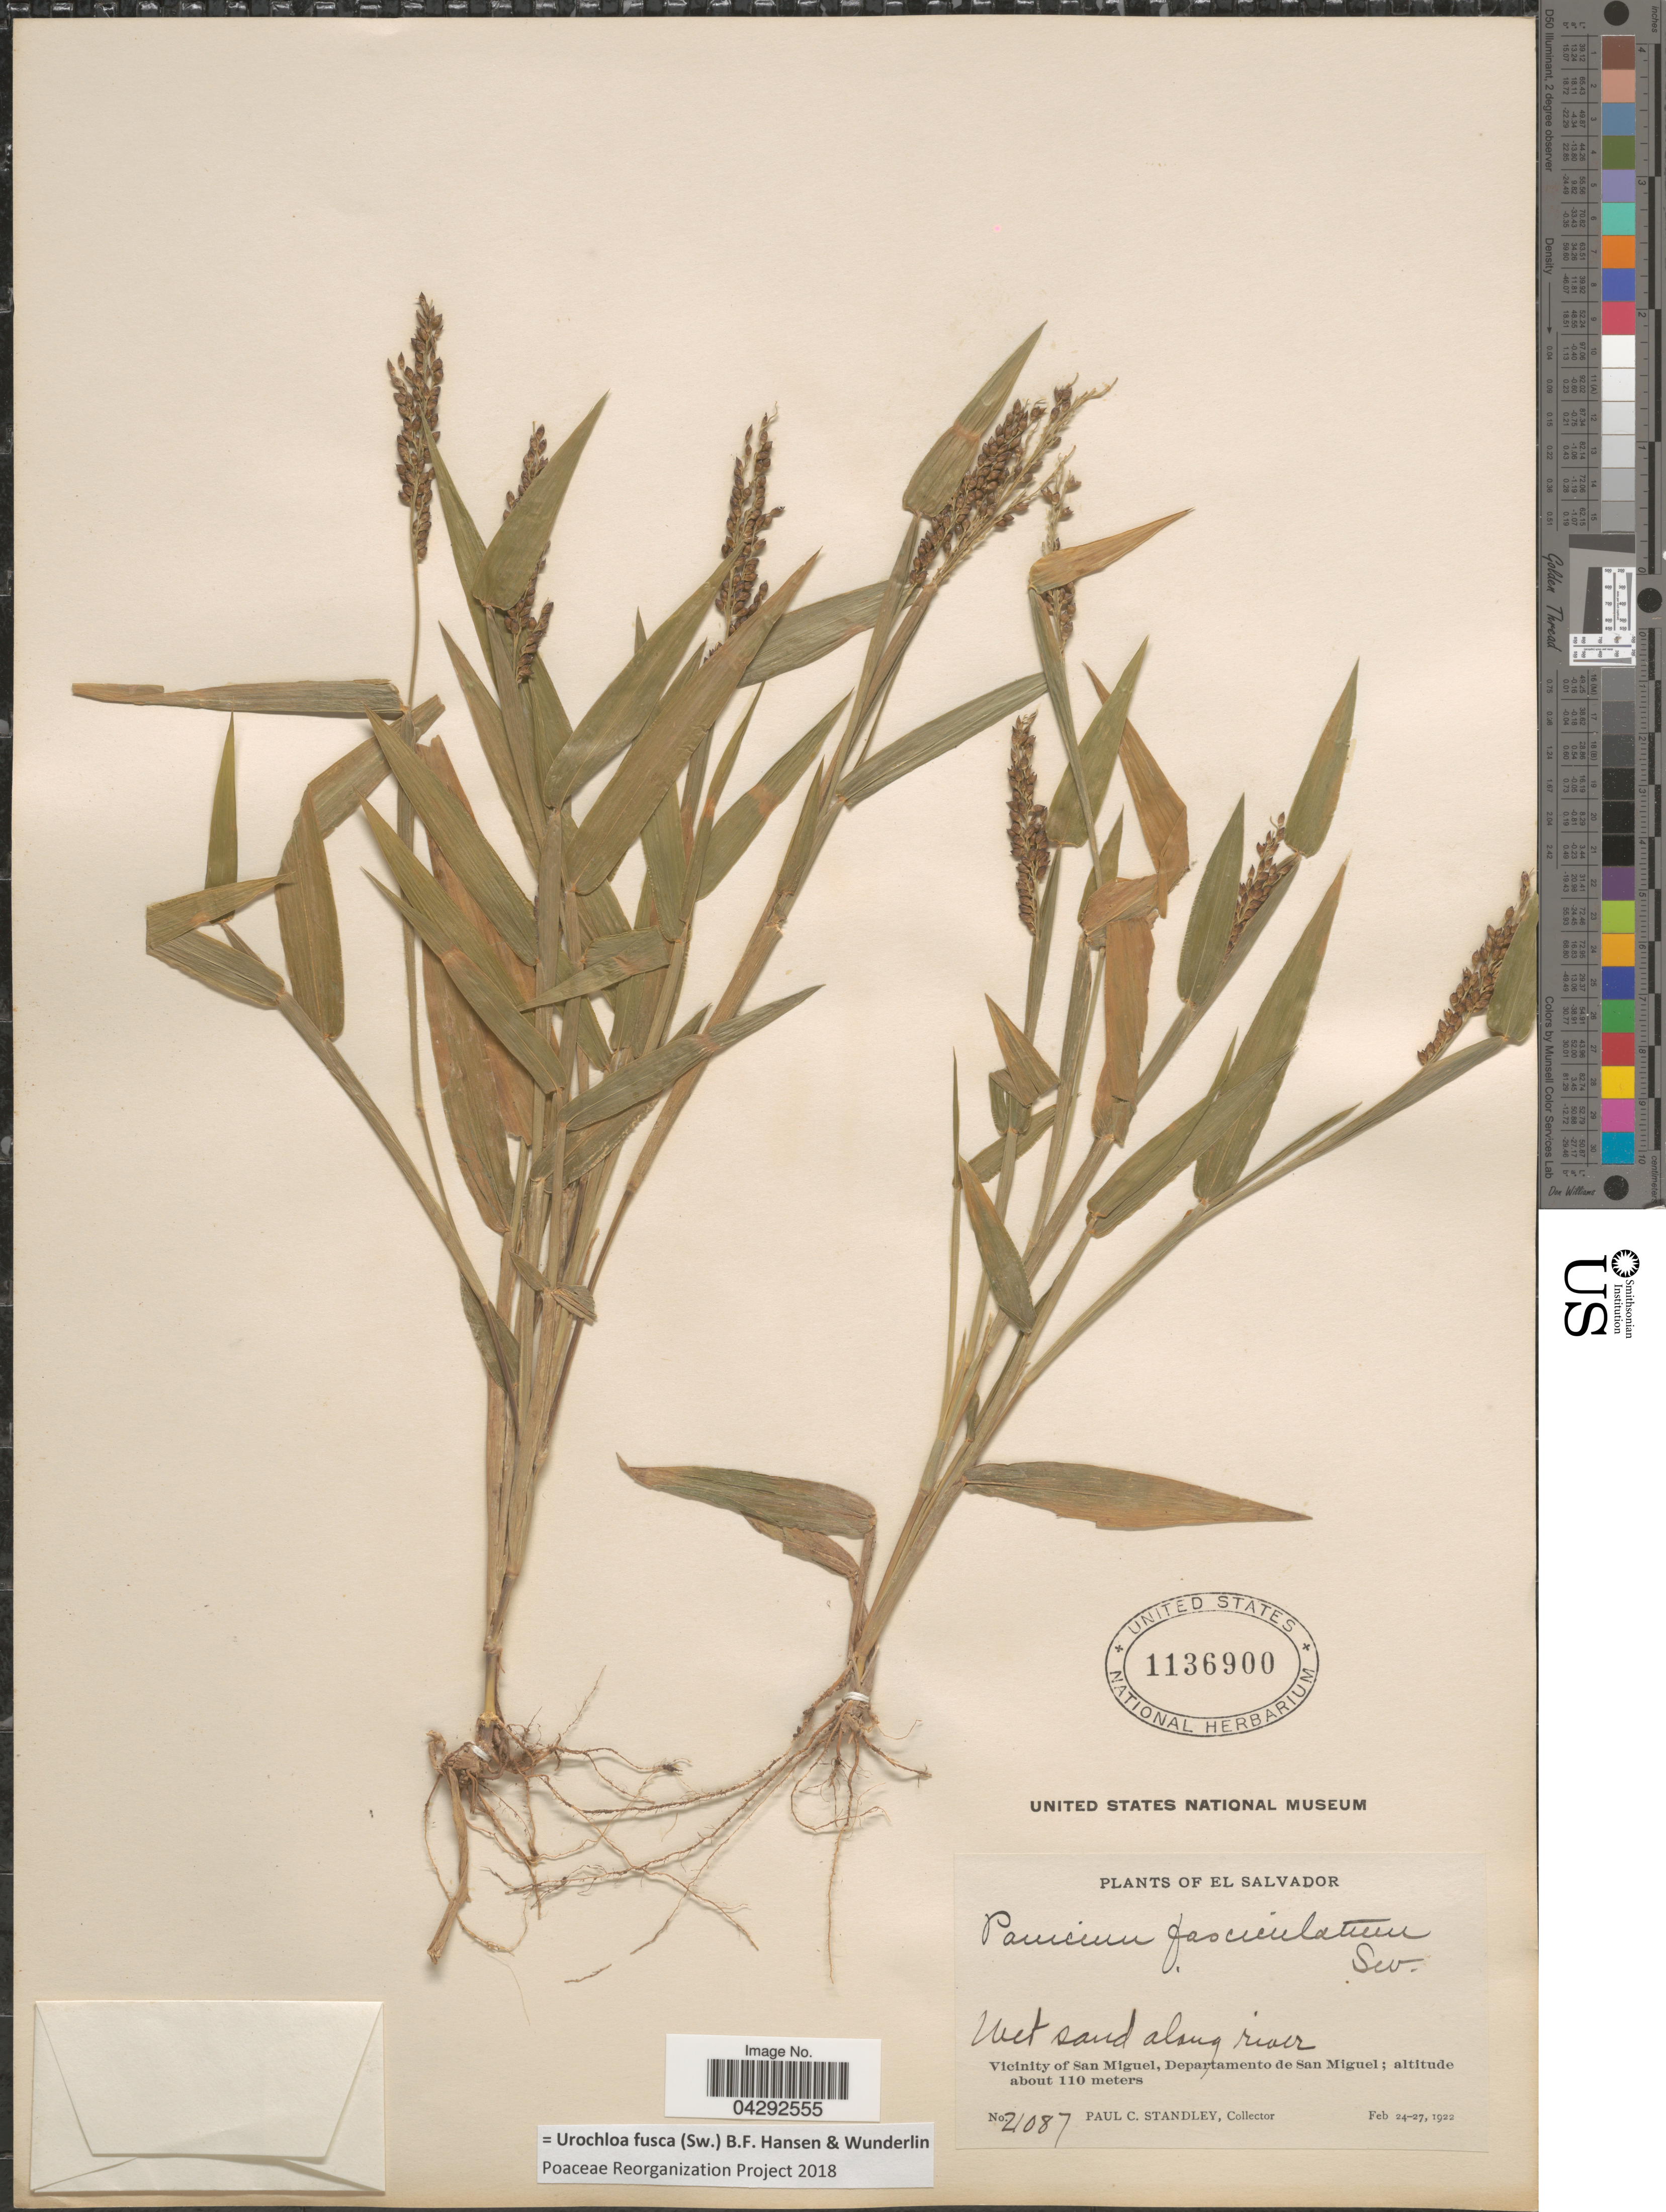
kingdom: Plantae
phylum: Tracheophyta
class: Liliopsida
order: Poales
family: Poaceae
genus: Urochloa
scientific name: Urochloa fusca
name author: (Sw.) B.F. Hansen & Wunderlin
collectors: P. C. Standley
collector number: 21087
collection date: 1922-02-24/1922-02-27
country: El Salvador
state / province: San Miguel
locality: Wet sand along river. Vicinity of San Miguel, Departamento de San Miguel.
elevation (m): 110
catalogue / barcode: US 1136900